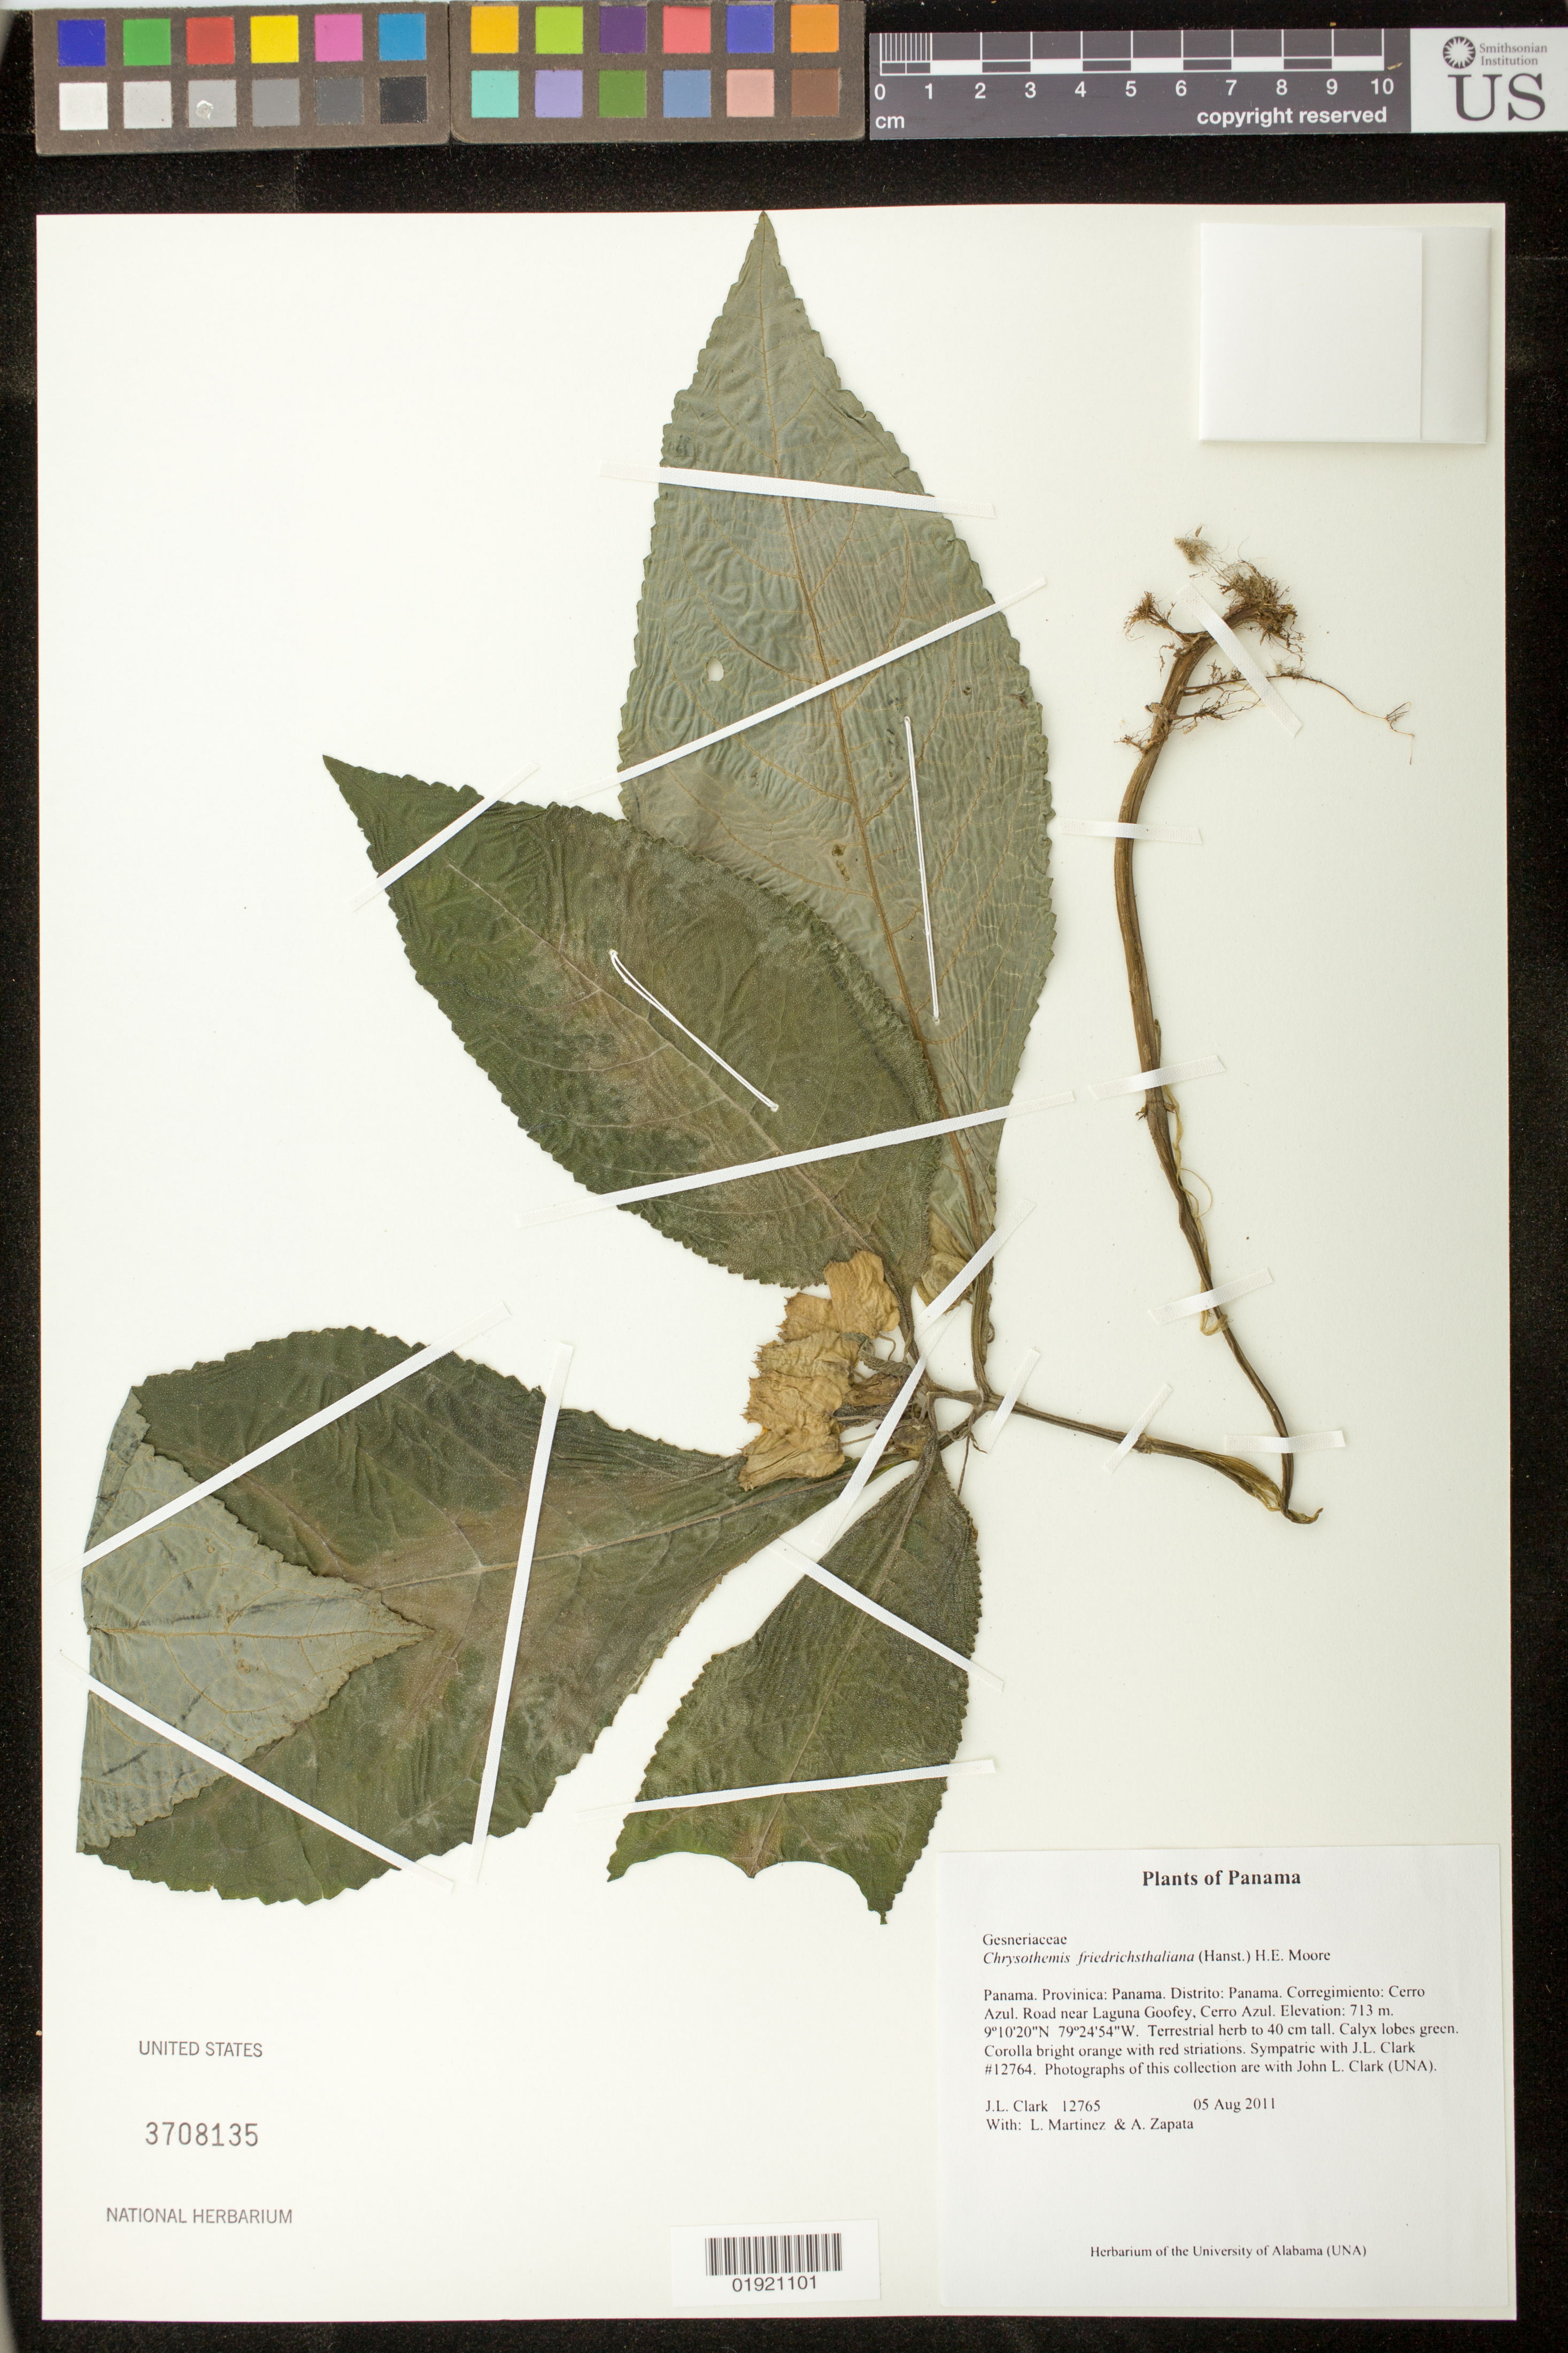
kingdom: Plantae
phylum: Tracheophyta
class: Magnoliopsida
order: Lamiales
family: Gesneriaceae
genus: Chrysothemis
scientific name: Chrysothemis friedrichsthaliana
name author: (Hanst.) H.E. Moore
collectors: J. L. Clark, L. Martinez & A. Zapata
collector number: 12765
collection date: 2011-08-05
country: Panama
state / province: Panamá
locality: Corregimiento: Cerro Azul. Road near Laguna Goofey, Cerro Azul.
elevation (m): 713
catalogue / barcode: US 3708135